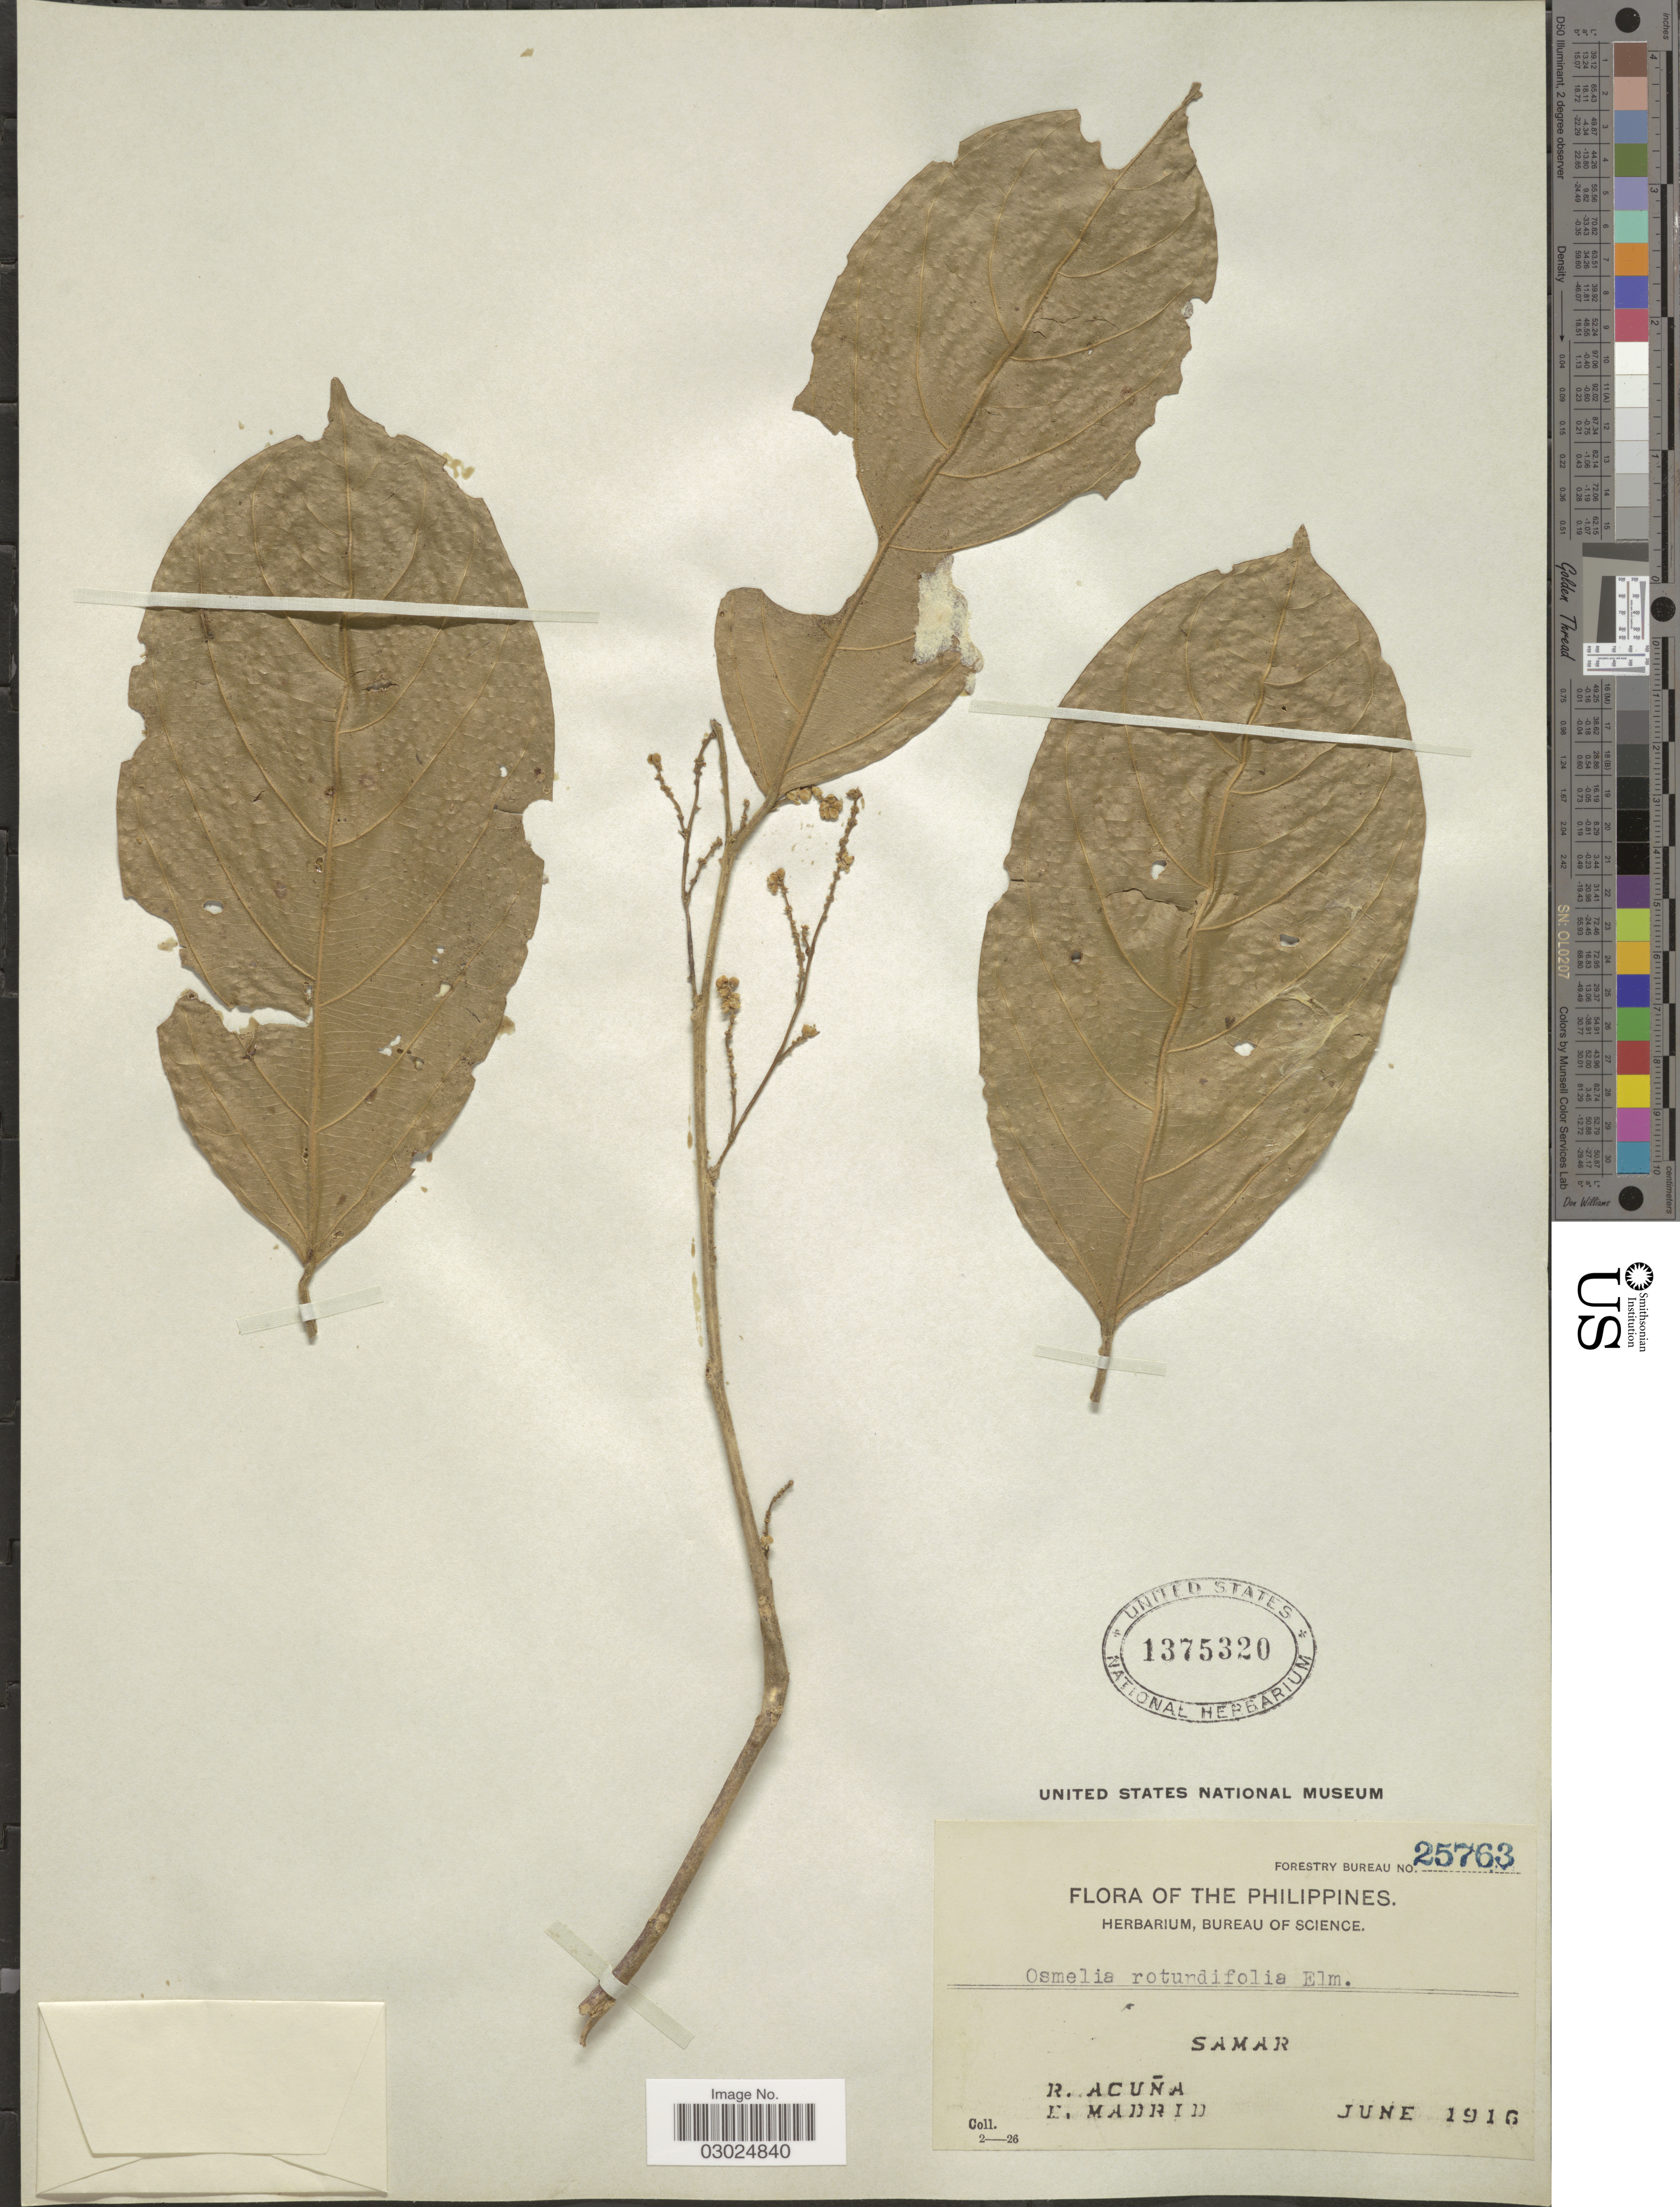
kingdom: Plantae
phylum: Tracheophyta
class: Magnoliopsida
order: Malpighiales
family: Salicaceae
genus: Osmelia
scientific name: Osmelia subrotundifolia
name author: Elmer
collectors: R. A. Acuña & E. Madrid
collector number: Forestry Bureau 25763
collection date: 1916-06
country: Philippines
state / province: Eastern Visayas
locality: Samar.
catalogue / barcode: US 1375320